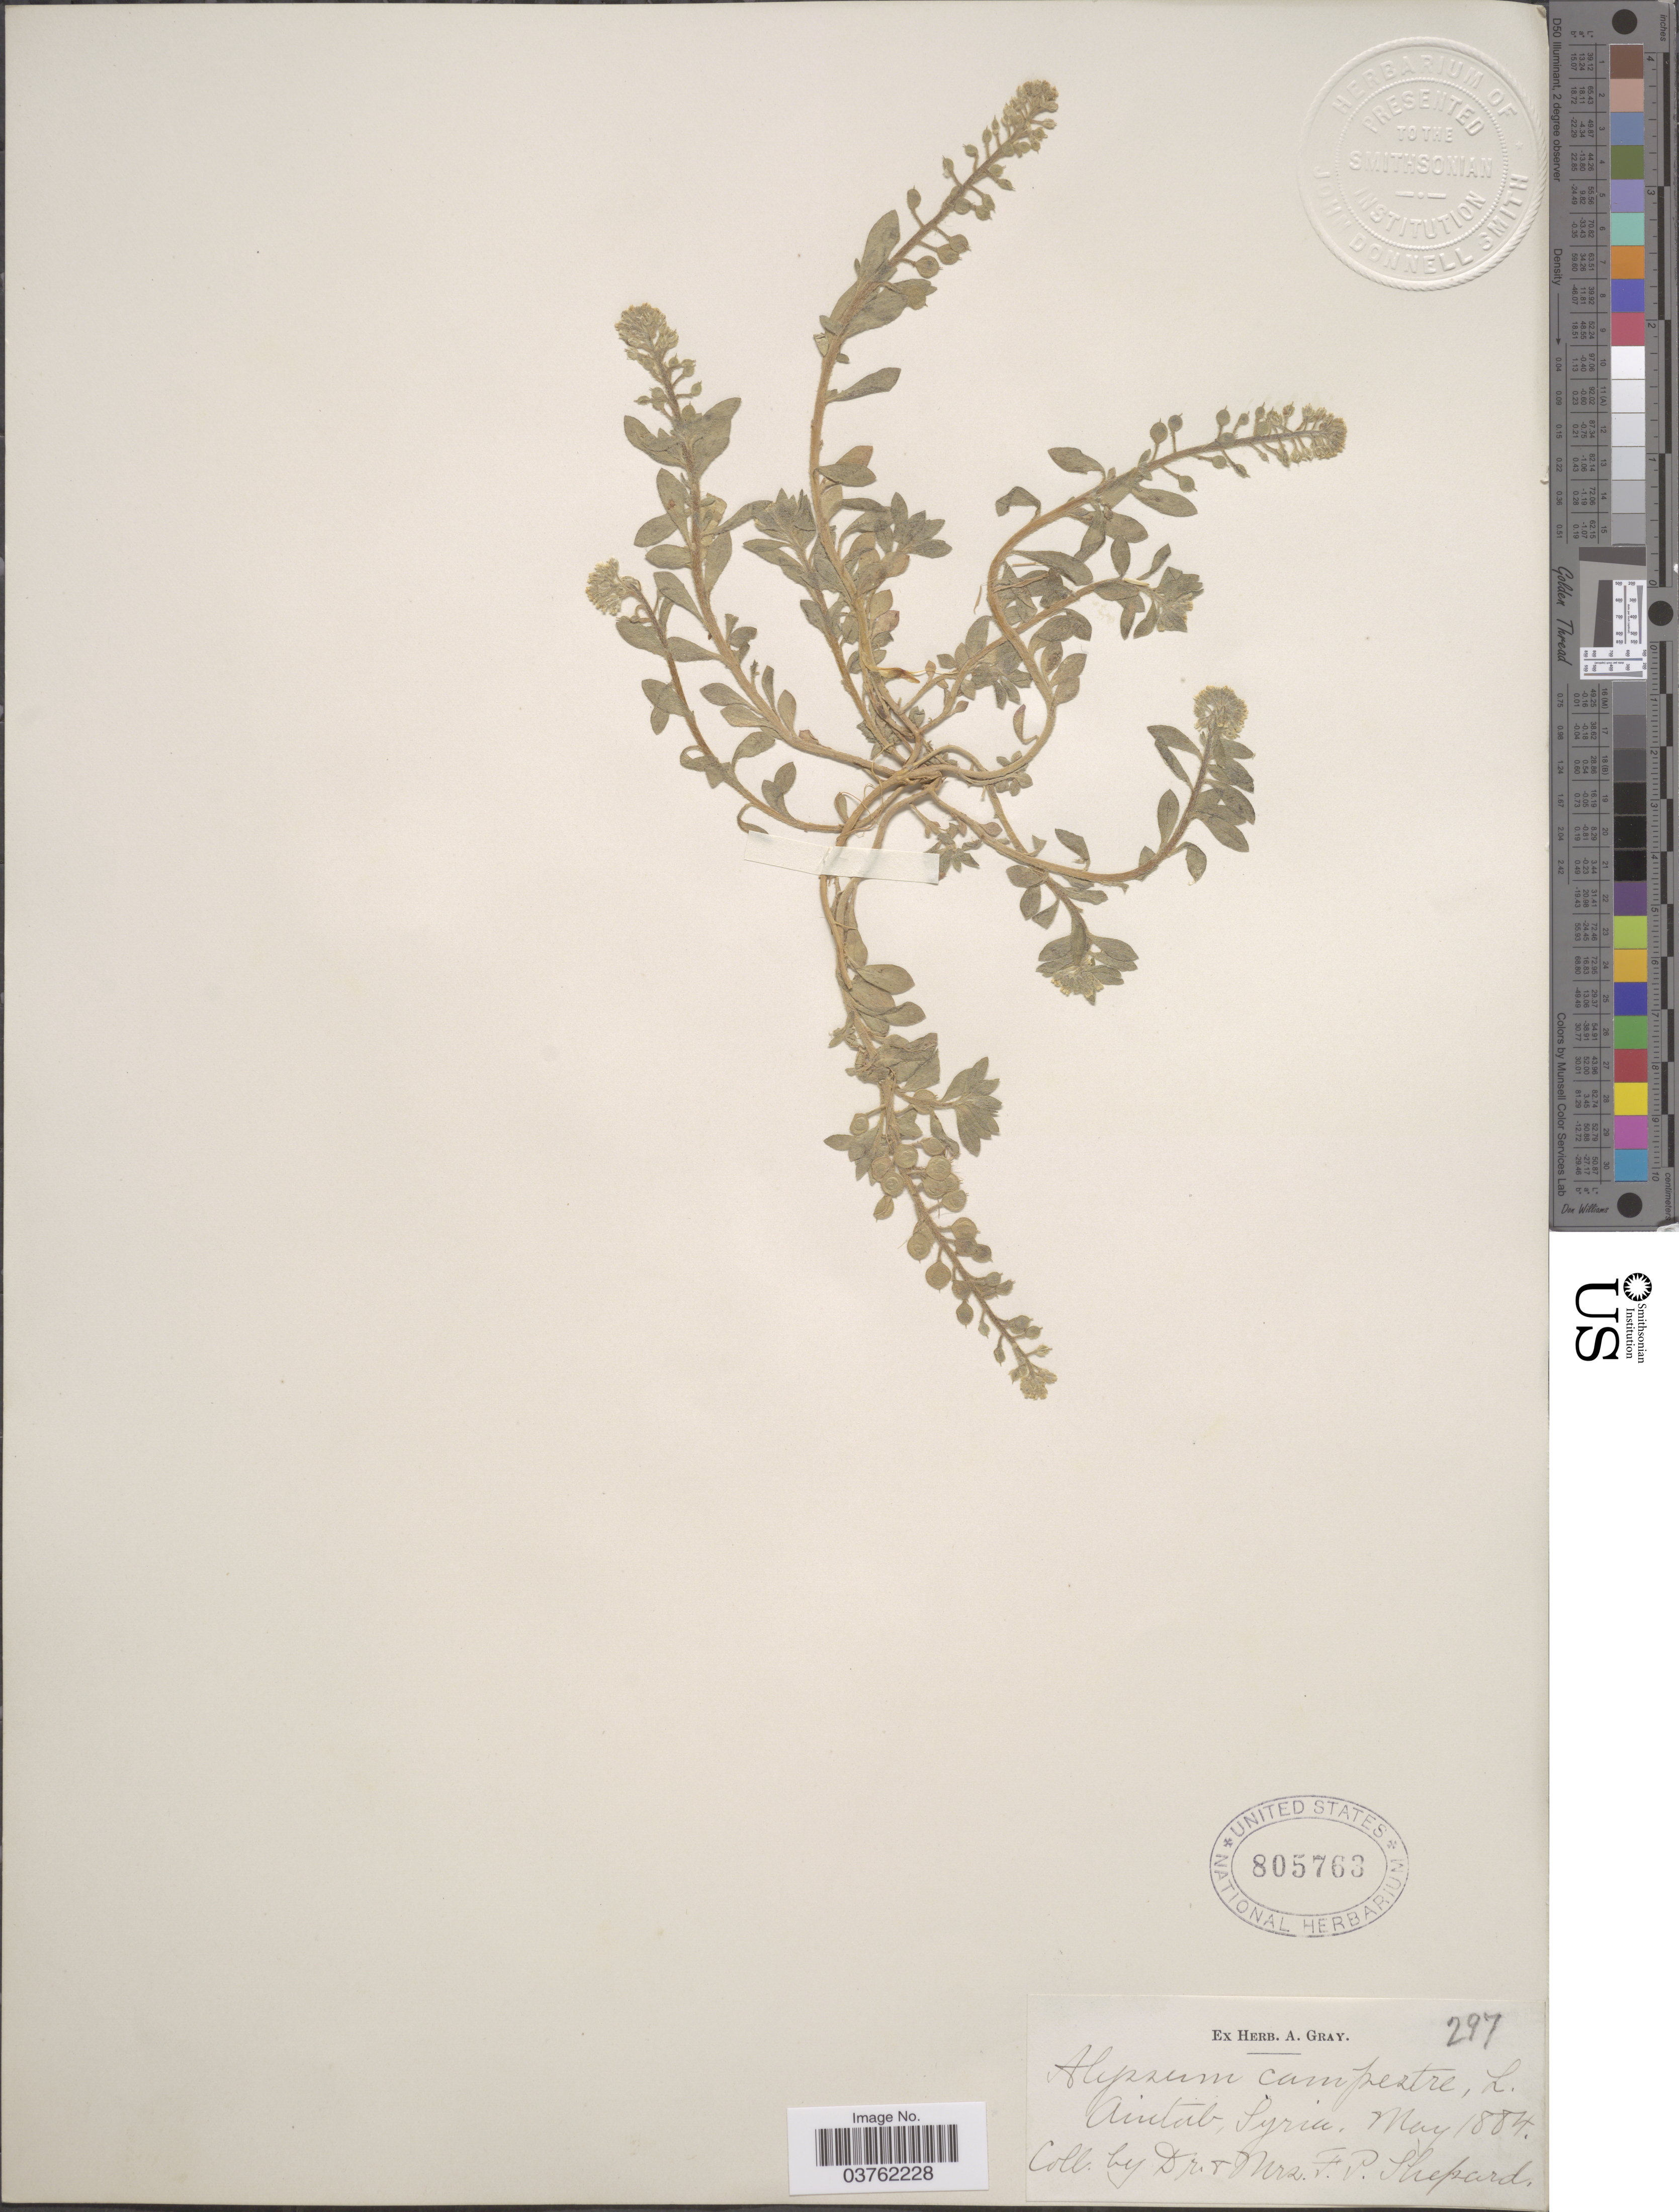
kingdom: Plantae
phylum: Tracheophyta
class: Magnoliopsida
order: Brassicales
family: Brassicaceae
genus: Alyssum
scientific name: Alyssum campestre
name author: (L.) L.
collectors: F. P. Shepard & Mrs. Shepard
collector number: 297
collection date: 1884-05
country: Syria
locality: Aintab.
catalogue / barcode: US 805763